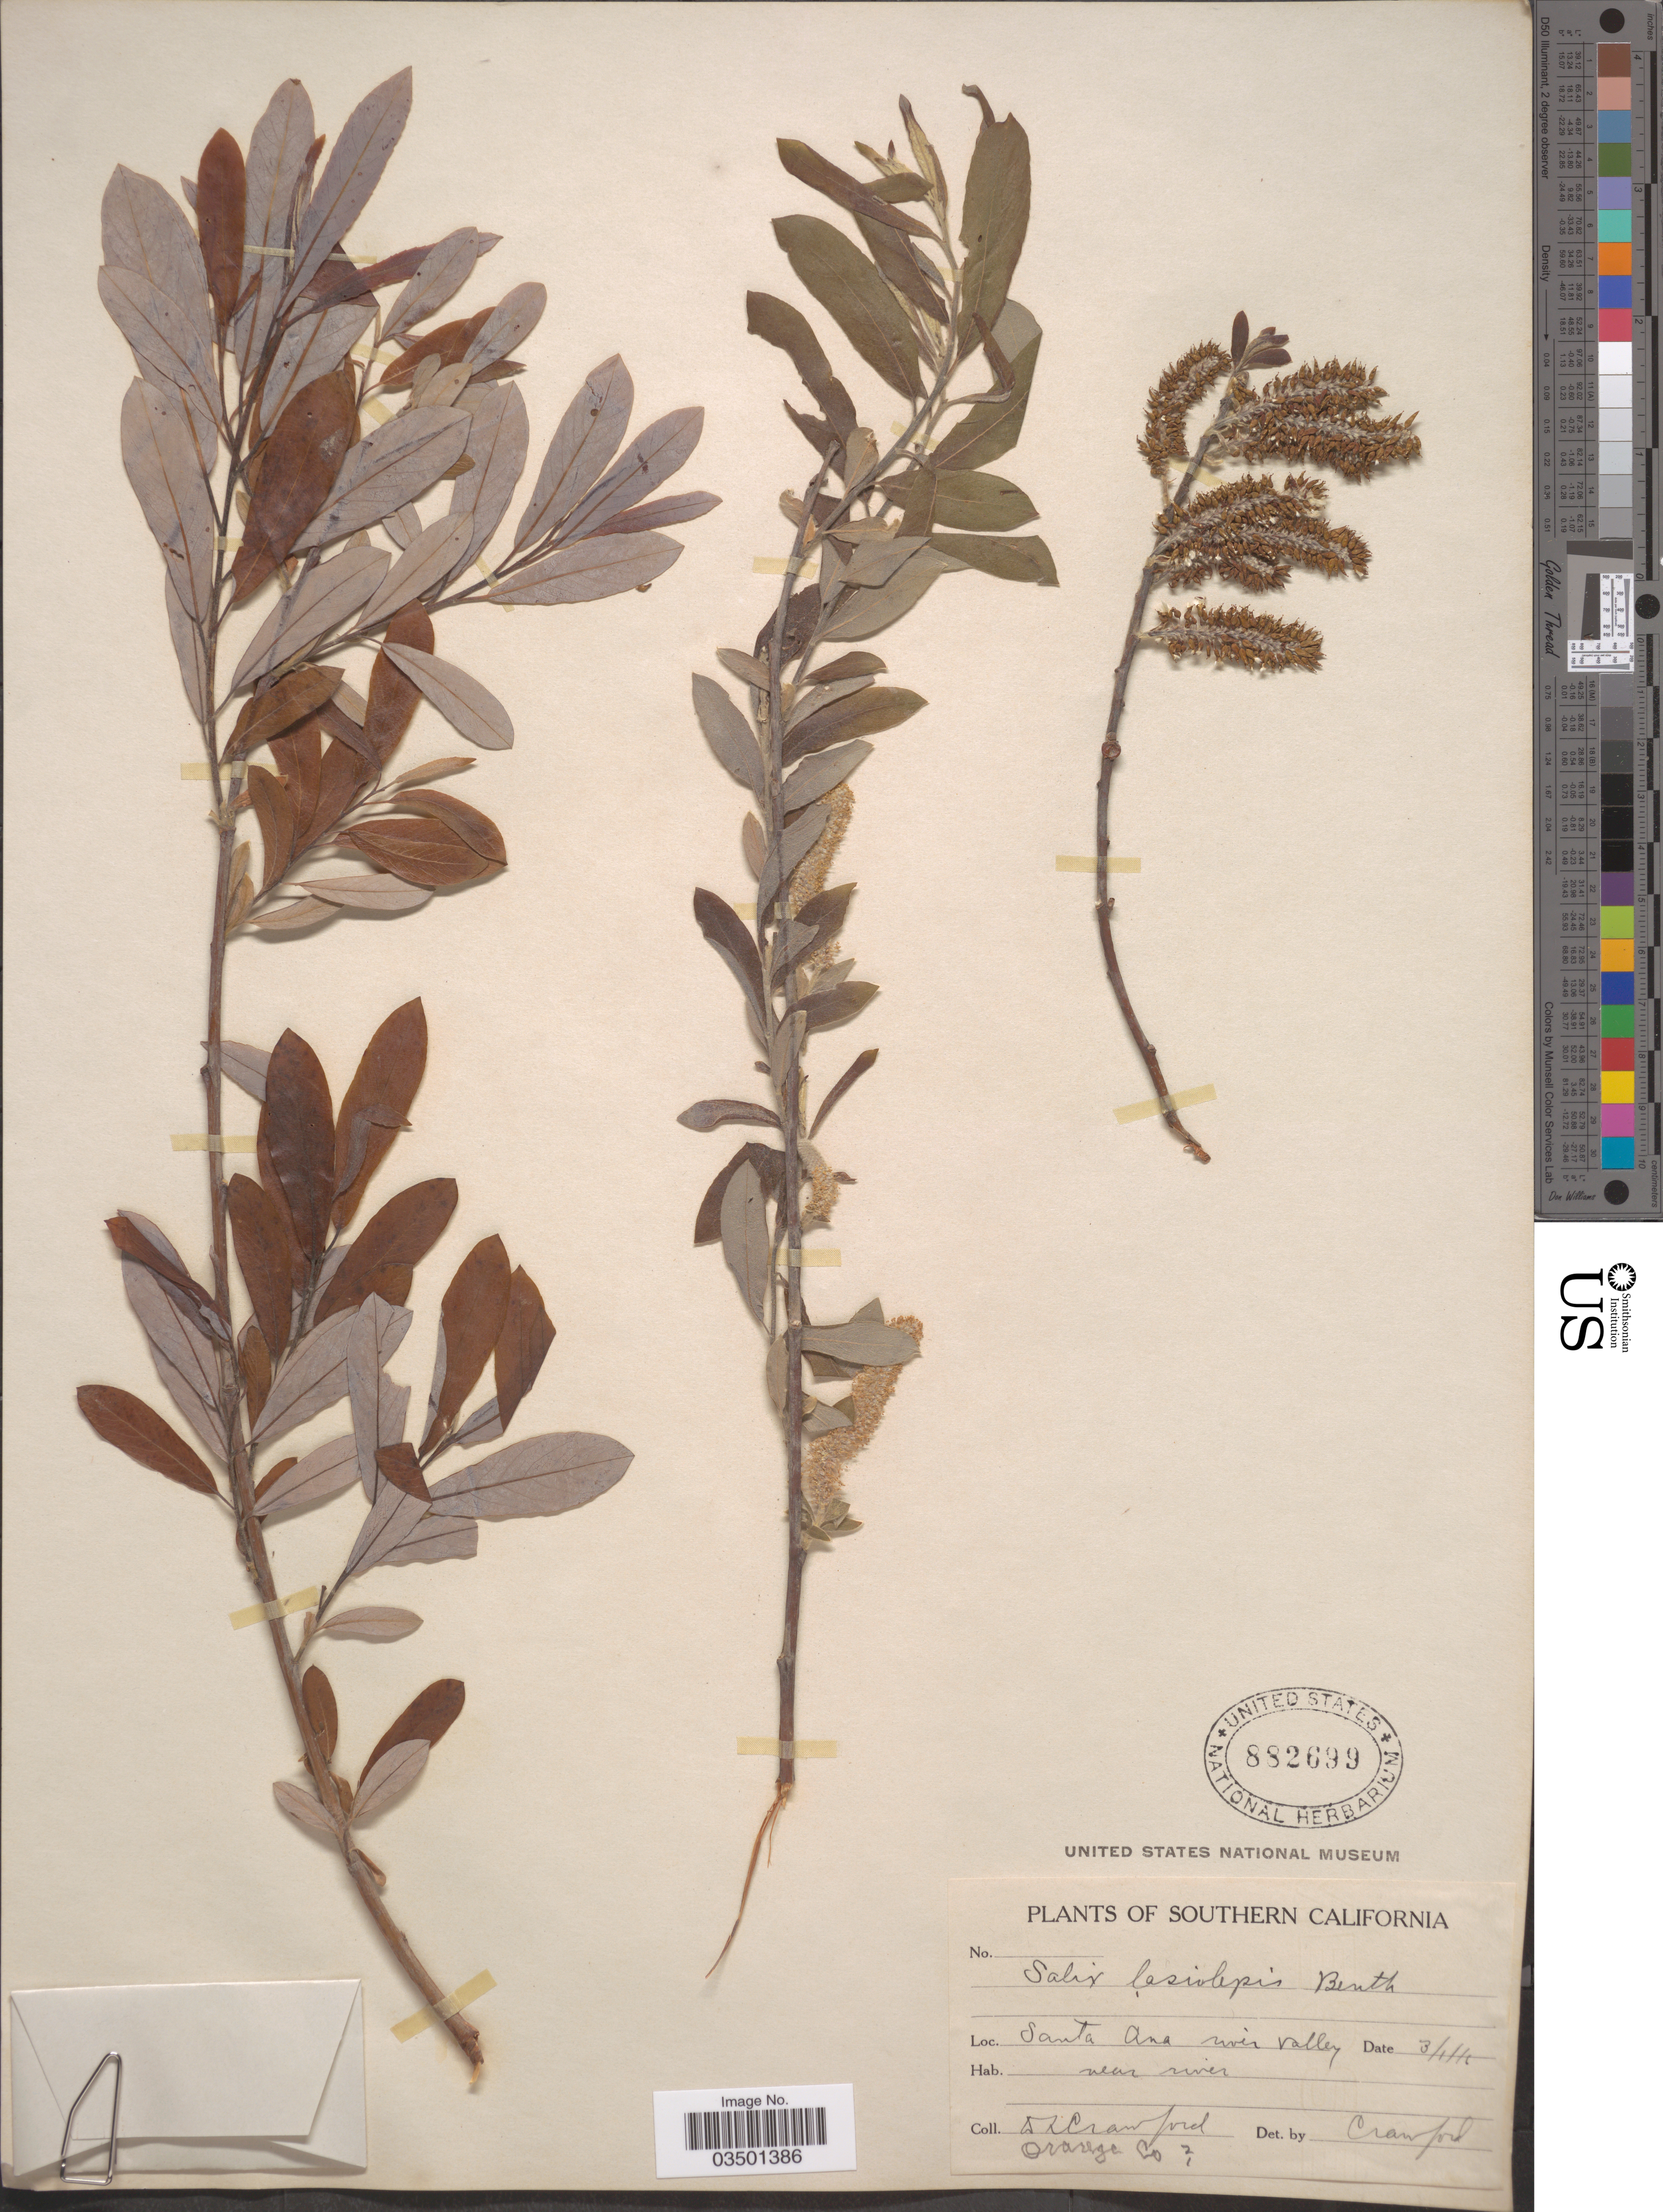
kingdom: Plantae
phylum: Tracheophyta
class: Magnoliopsida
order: Malpighiales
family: Salicaceae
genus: Salix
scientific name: Salix lasiolepis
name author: Benth.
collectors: D. L. Crawford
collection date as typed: Transcribed d/m/y: 1/3/16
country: United States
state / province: California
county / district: Orange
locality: Southern California. Santa Ana river valley, near river. Orange Co [unsure placement]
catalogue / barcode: US 882699